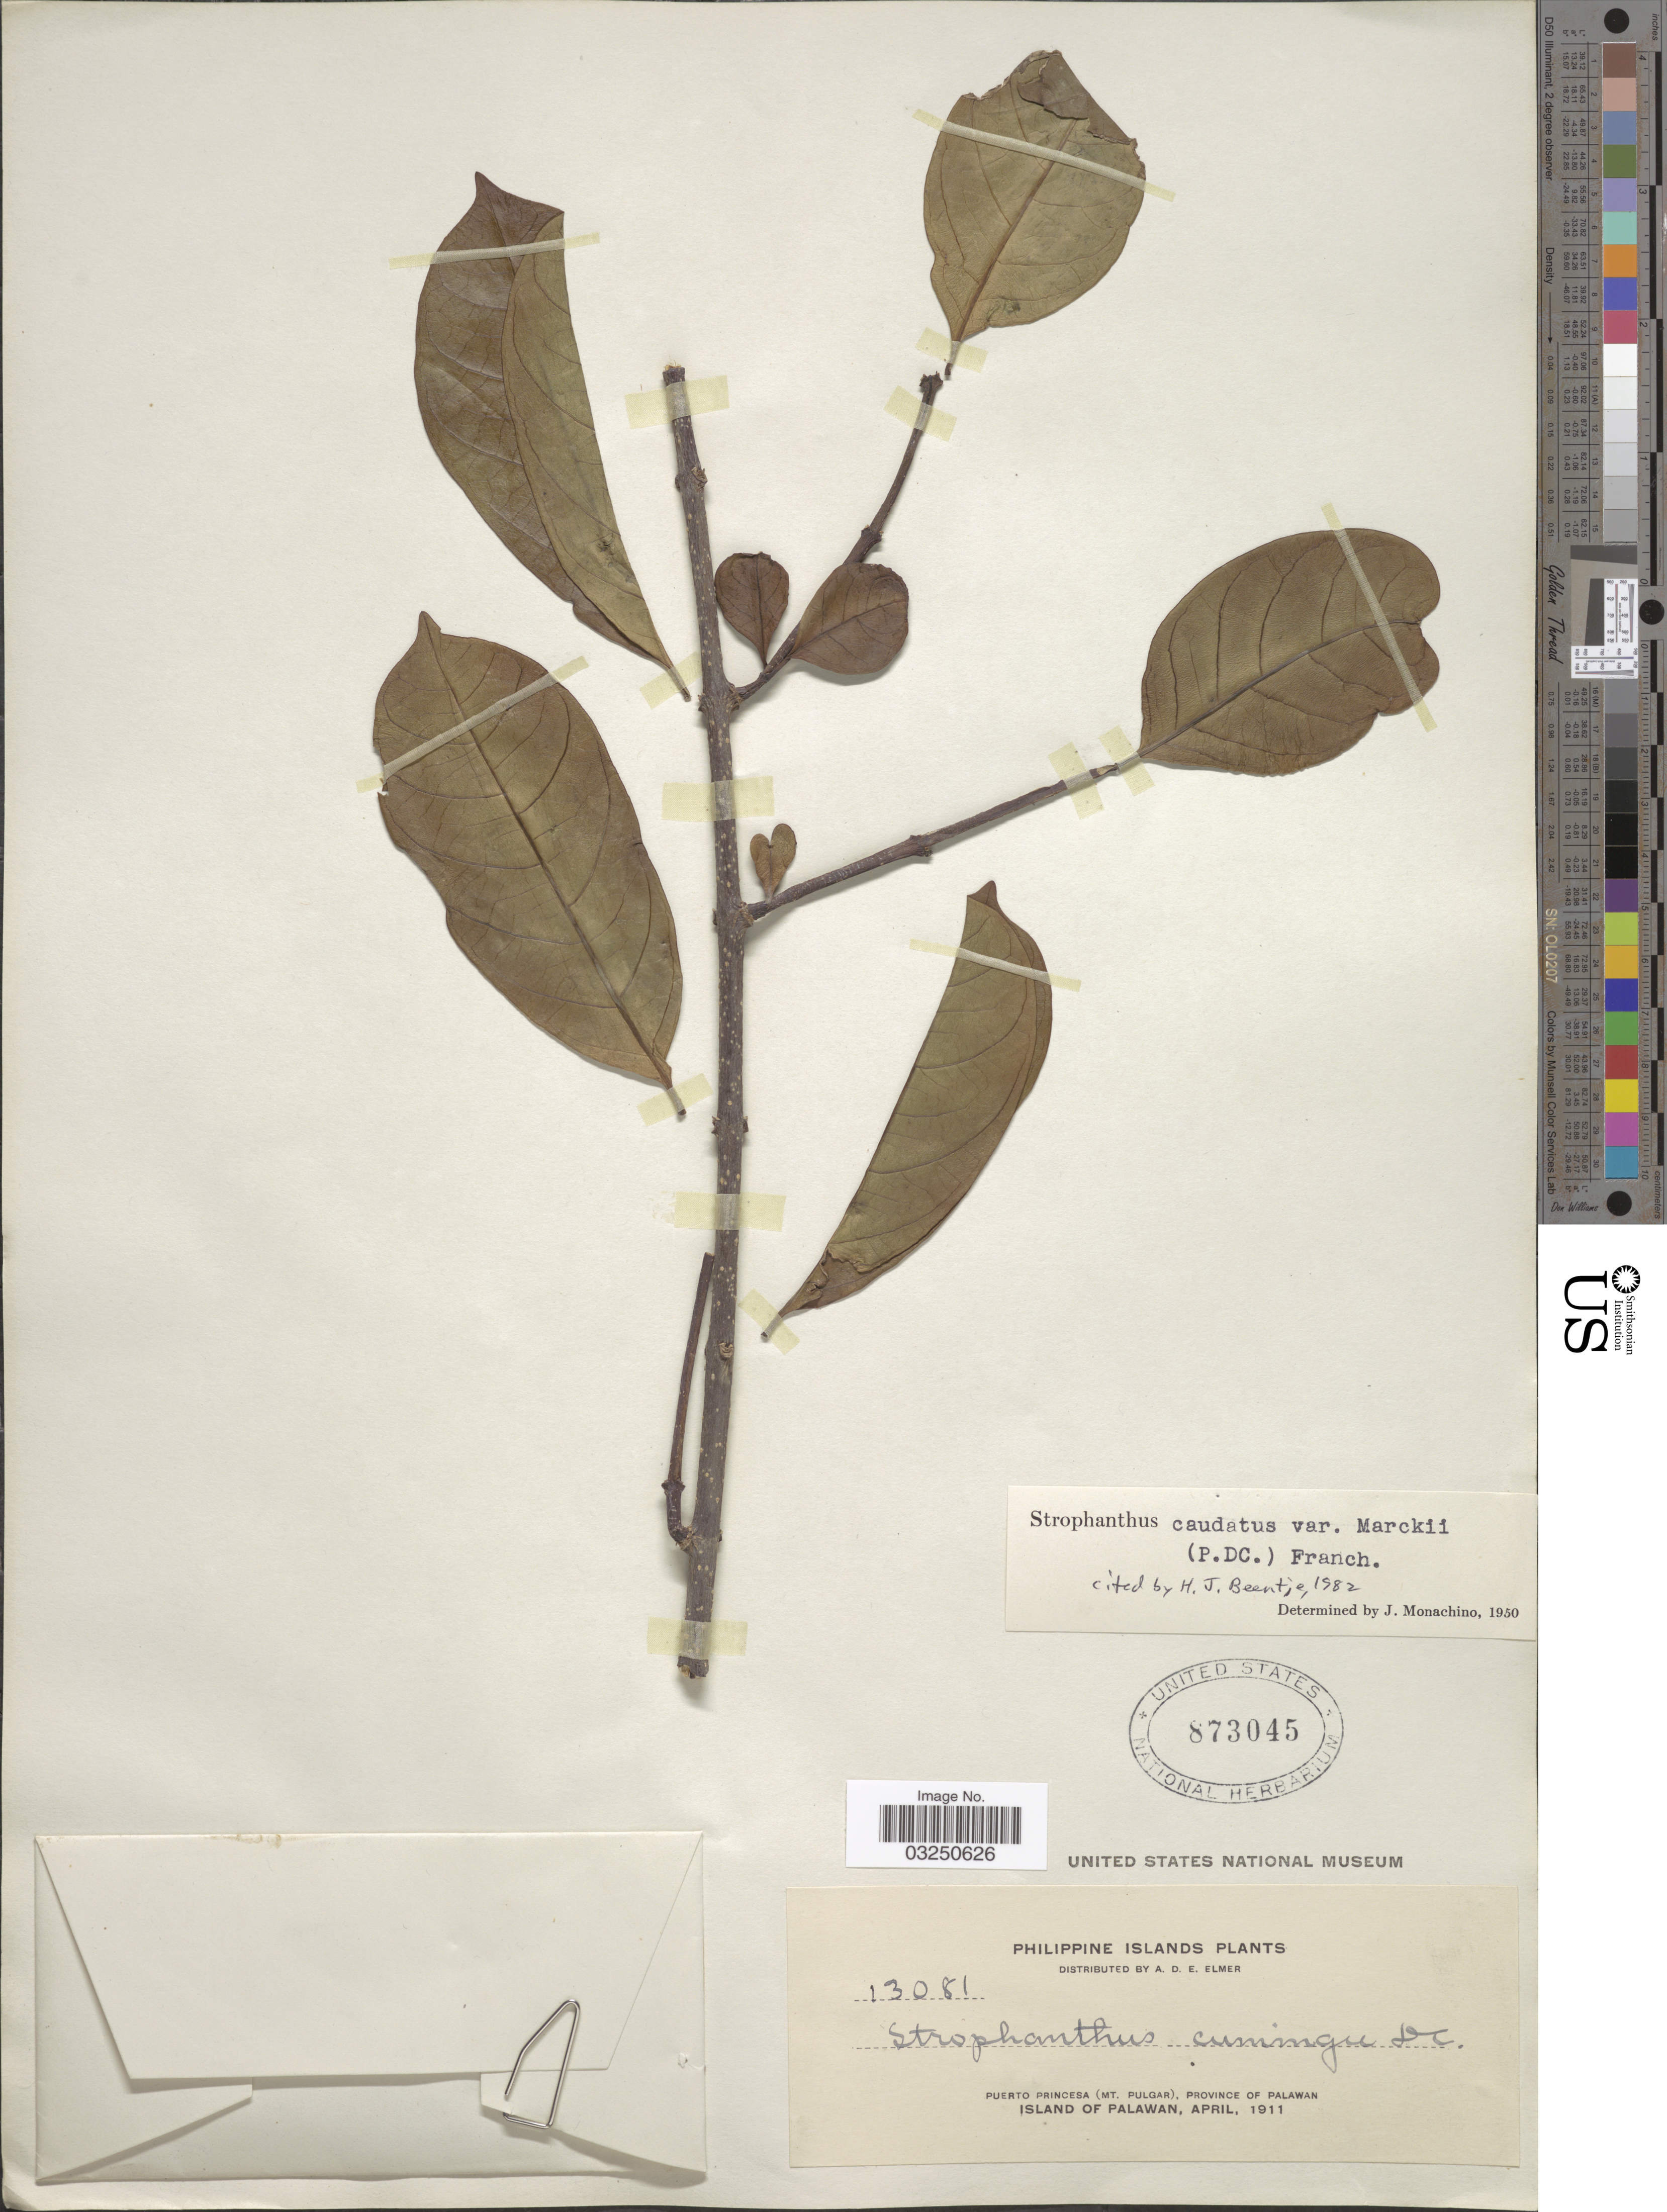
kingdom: Plantae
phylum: Tracheophyta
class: Magnoliopsida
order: Gentianales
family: Apocynaceae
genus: Strophanthus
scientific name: Strophanthus caudatus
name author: (L.) Kurz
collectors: A. D. E. Elmer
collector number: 13081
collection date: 1911-04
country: Philippines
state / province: Mimaropa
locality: Puerto Princesa (Mt. Pulgar), Province of Palawan. Island of Palawan.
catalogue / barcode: US 873045